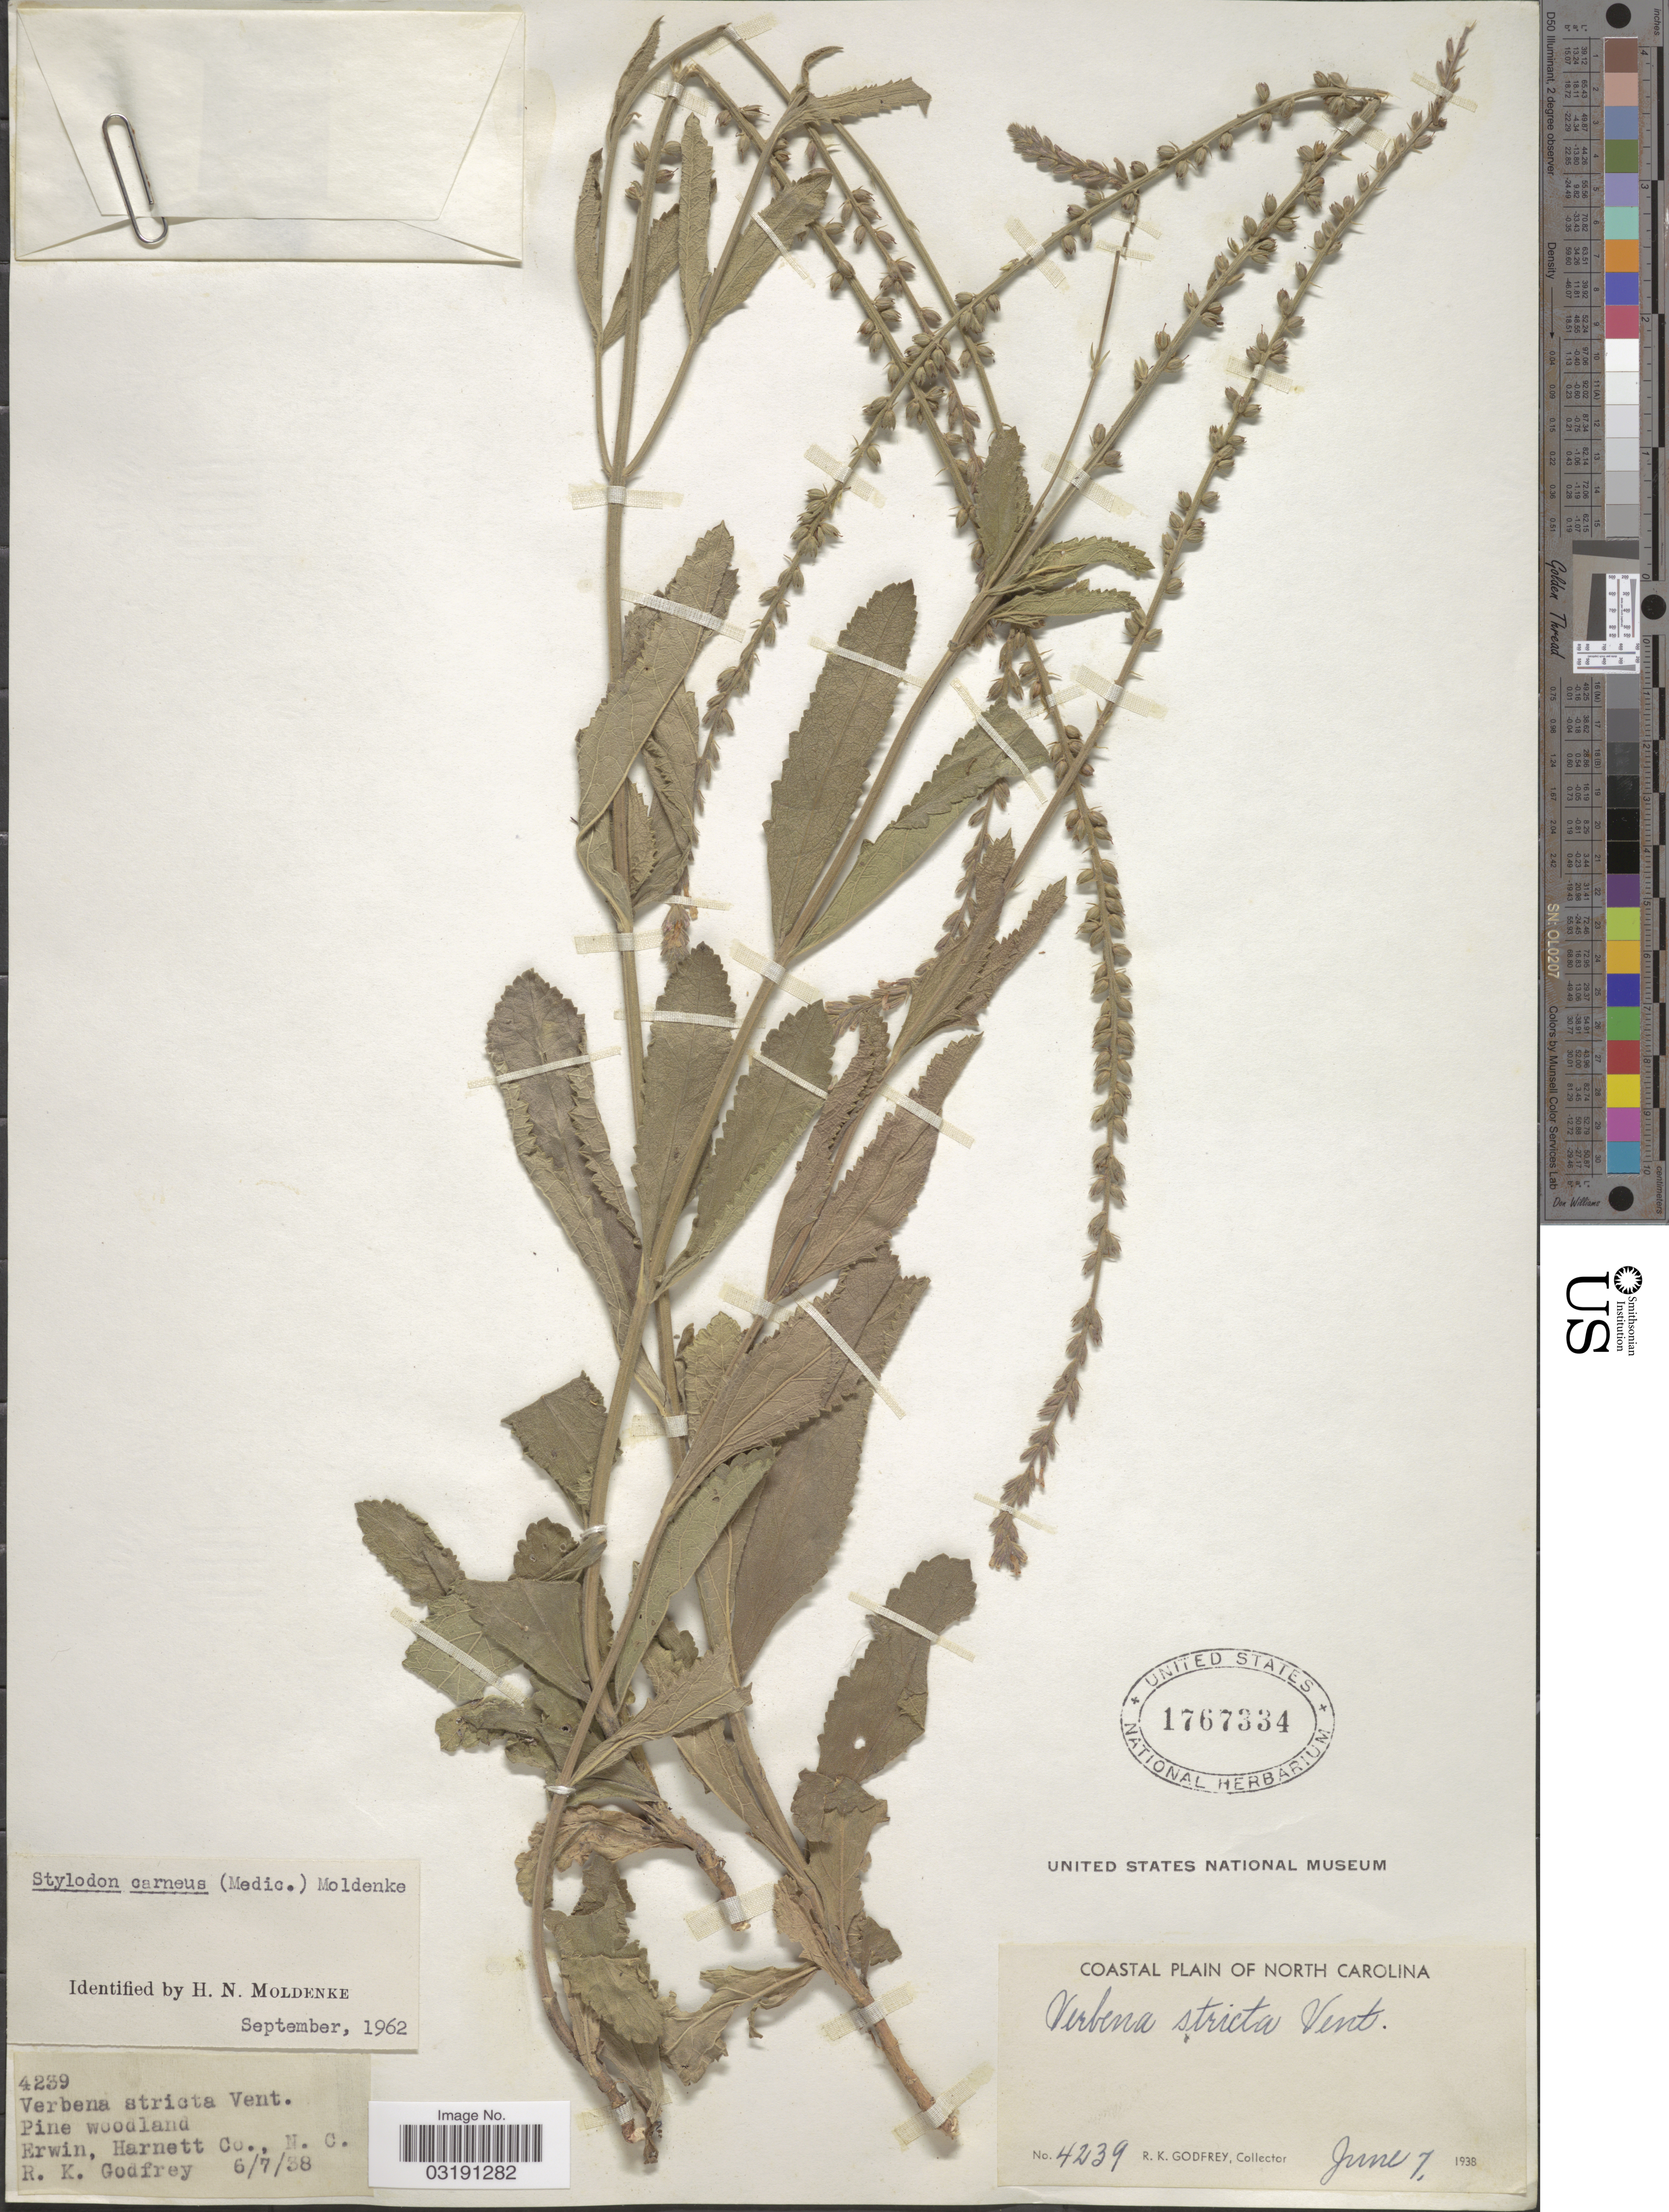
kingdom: Plantae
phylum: Tracheophyta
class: Magnoliopsida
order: Lamiales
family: Verbenaceae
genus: Verbena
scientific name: Verbena carnea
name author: Medik.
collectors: R. K. Godfrey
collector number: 4239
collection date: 1938-06-07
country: United States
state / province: North Carolina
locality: Coastal Plain of North Carolina. Erwin, Harnett Co.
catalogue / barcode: US 1767334